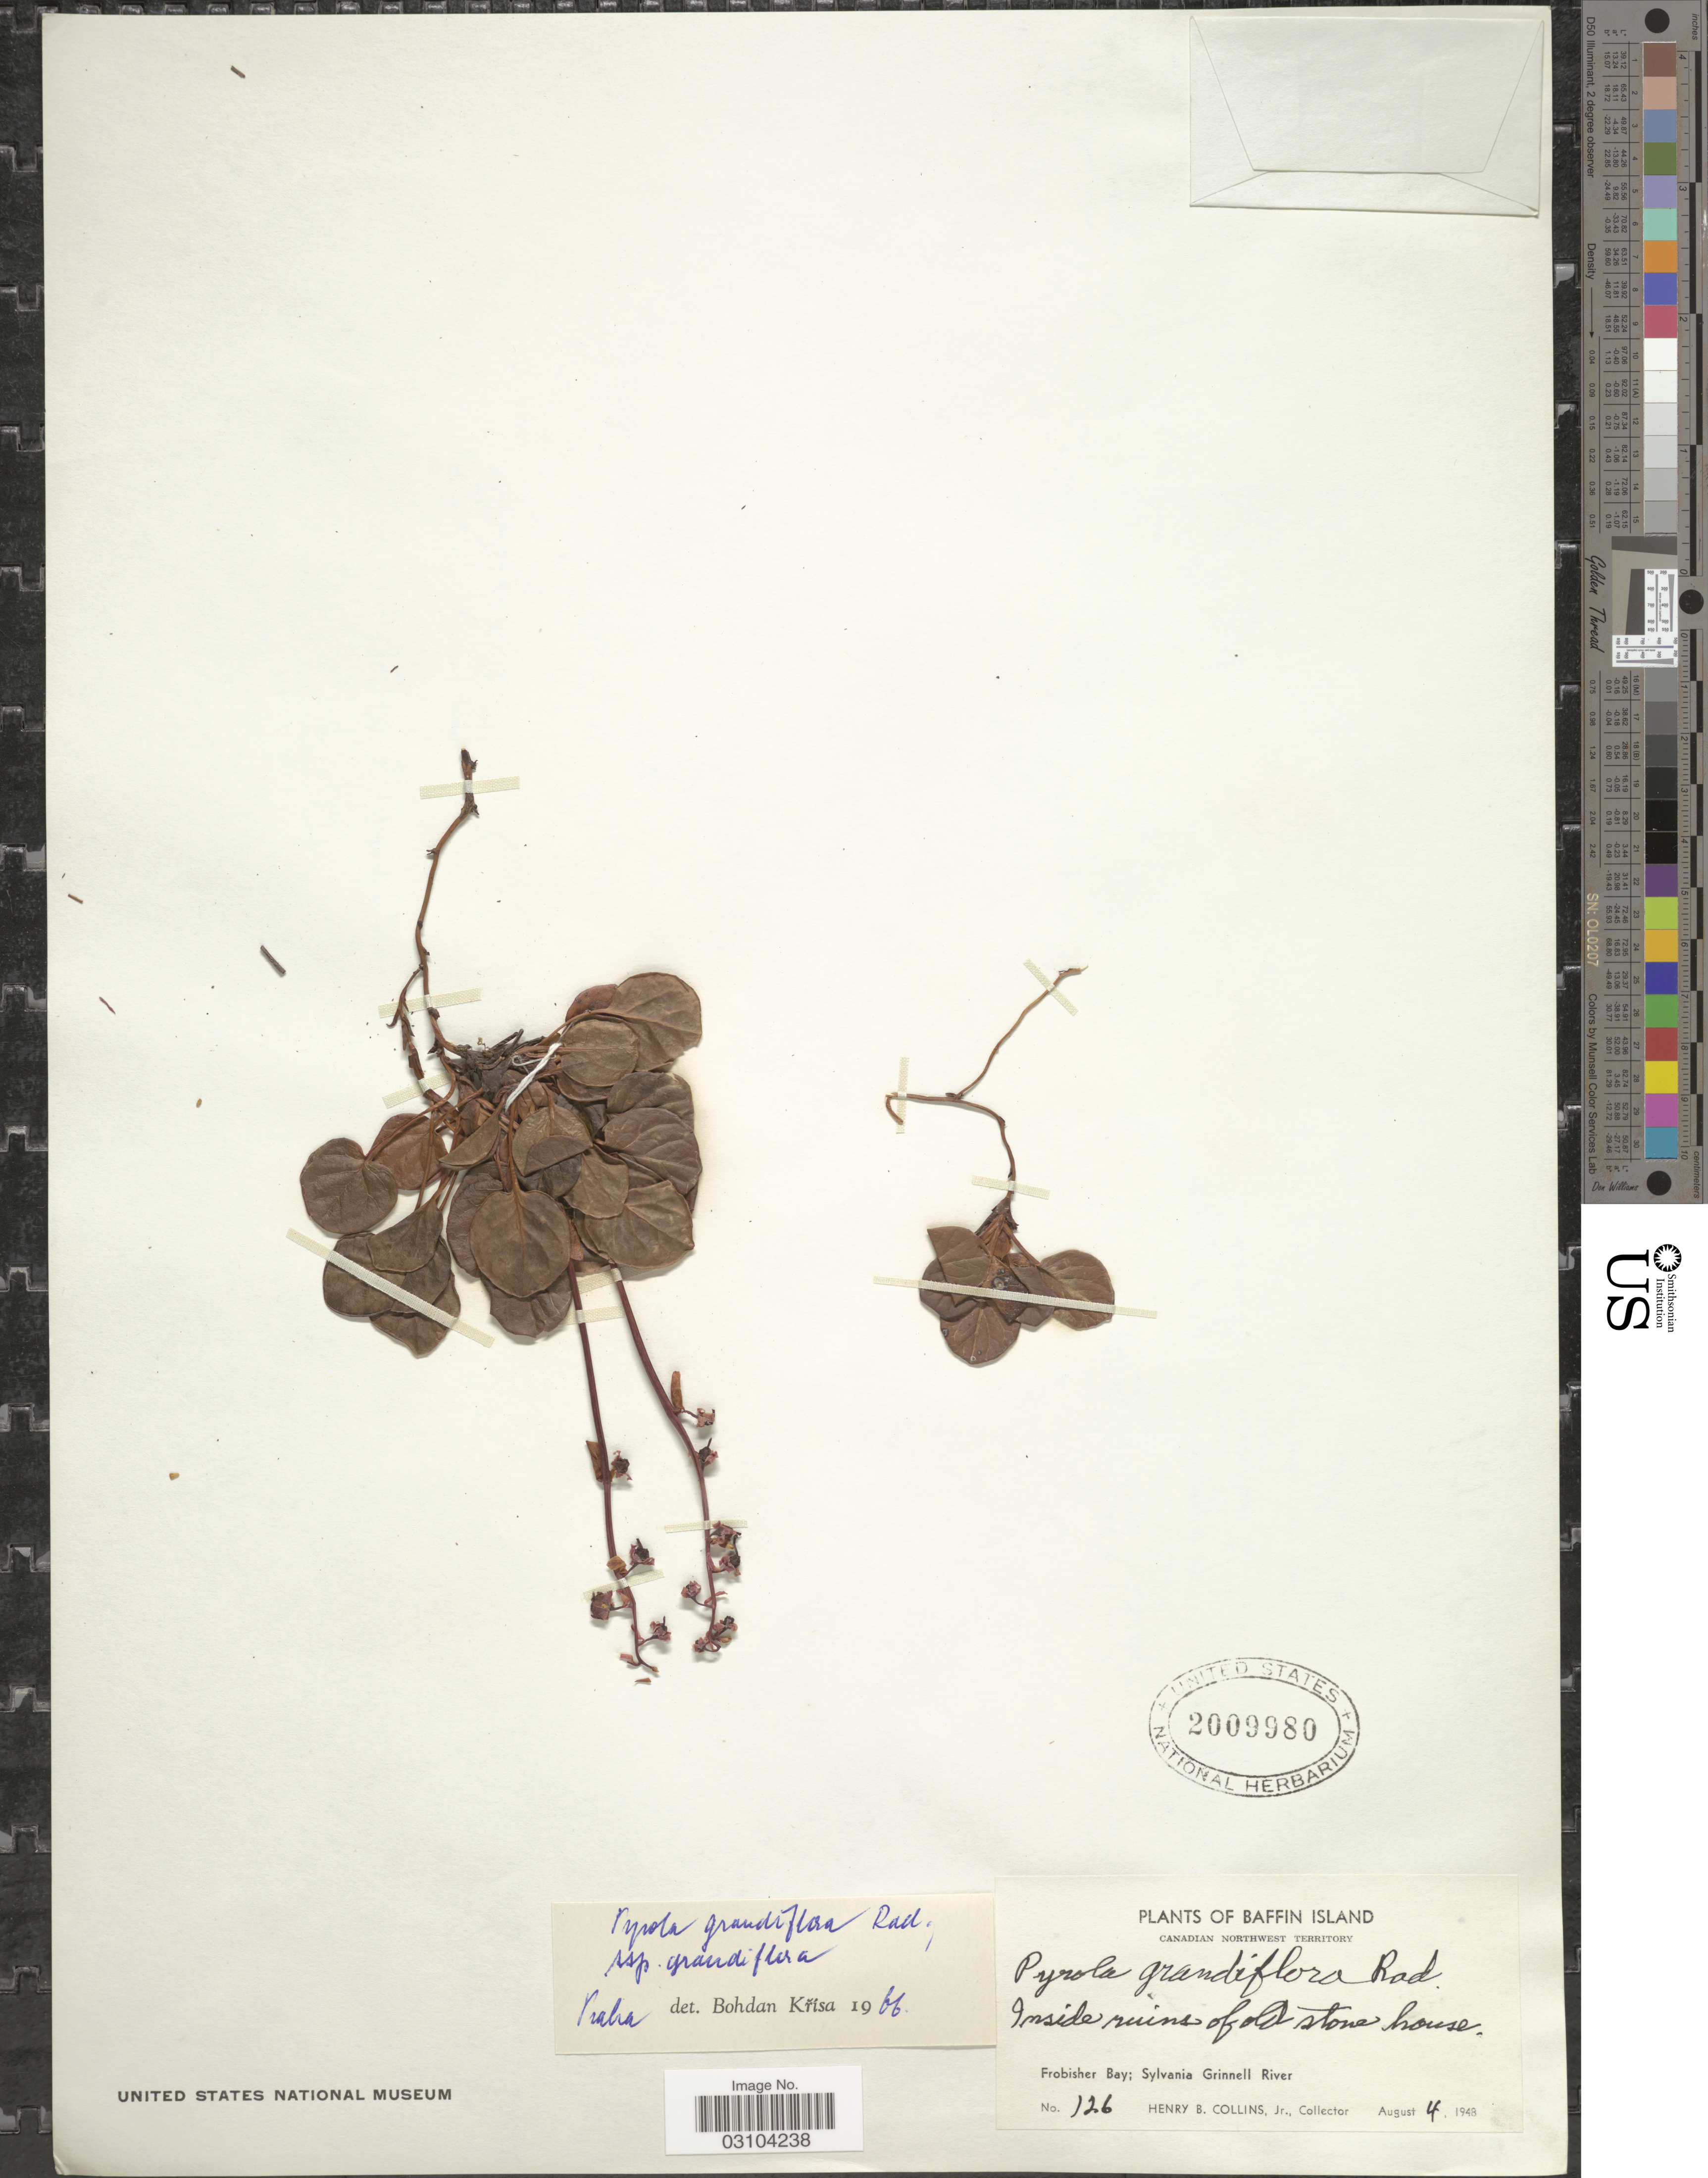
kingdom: Plantae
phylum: Tracheophyta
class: Magnoliopsida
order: Ericales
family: Ericaceae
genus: Pyrola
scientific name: Pyrola grandiflora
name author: Radius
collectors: H. Collins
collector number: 126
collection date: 1948-08-04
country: Canada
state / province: Northwest Territories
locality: Baffin Island. Frobisher Bay; Sylvania Grinnell River. Inside ruins of old stone house.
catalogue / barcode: US 2009980